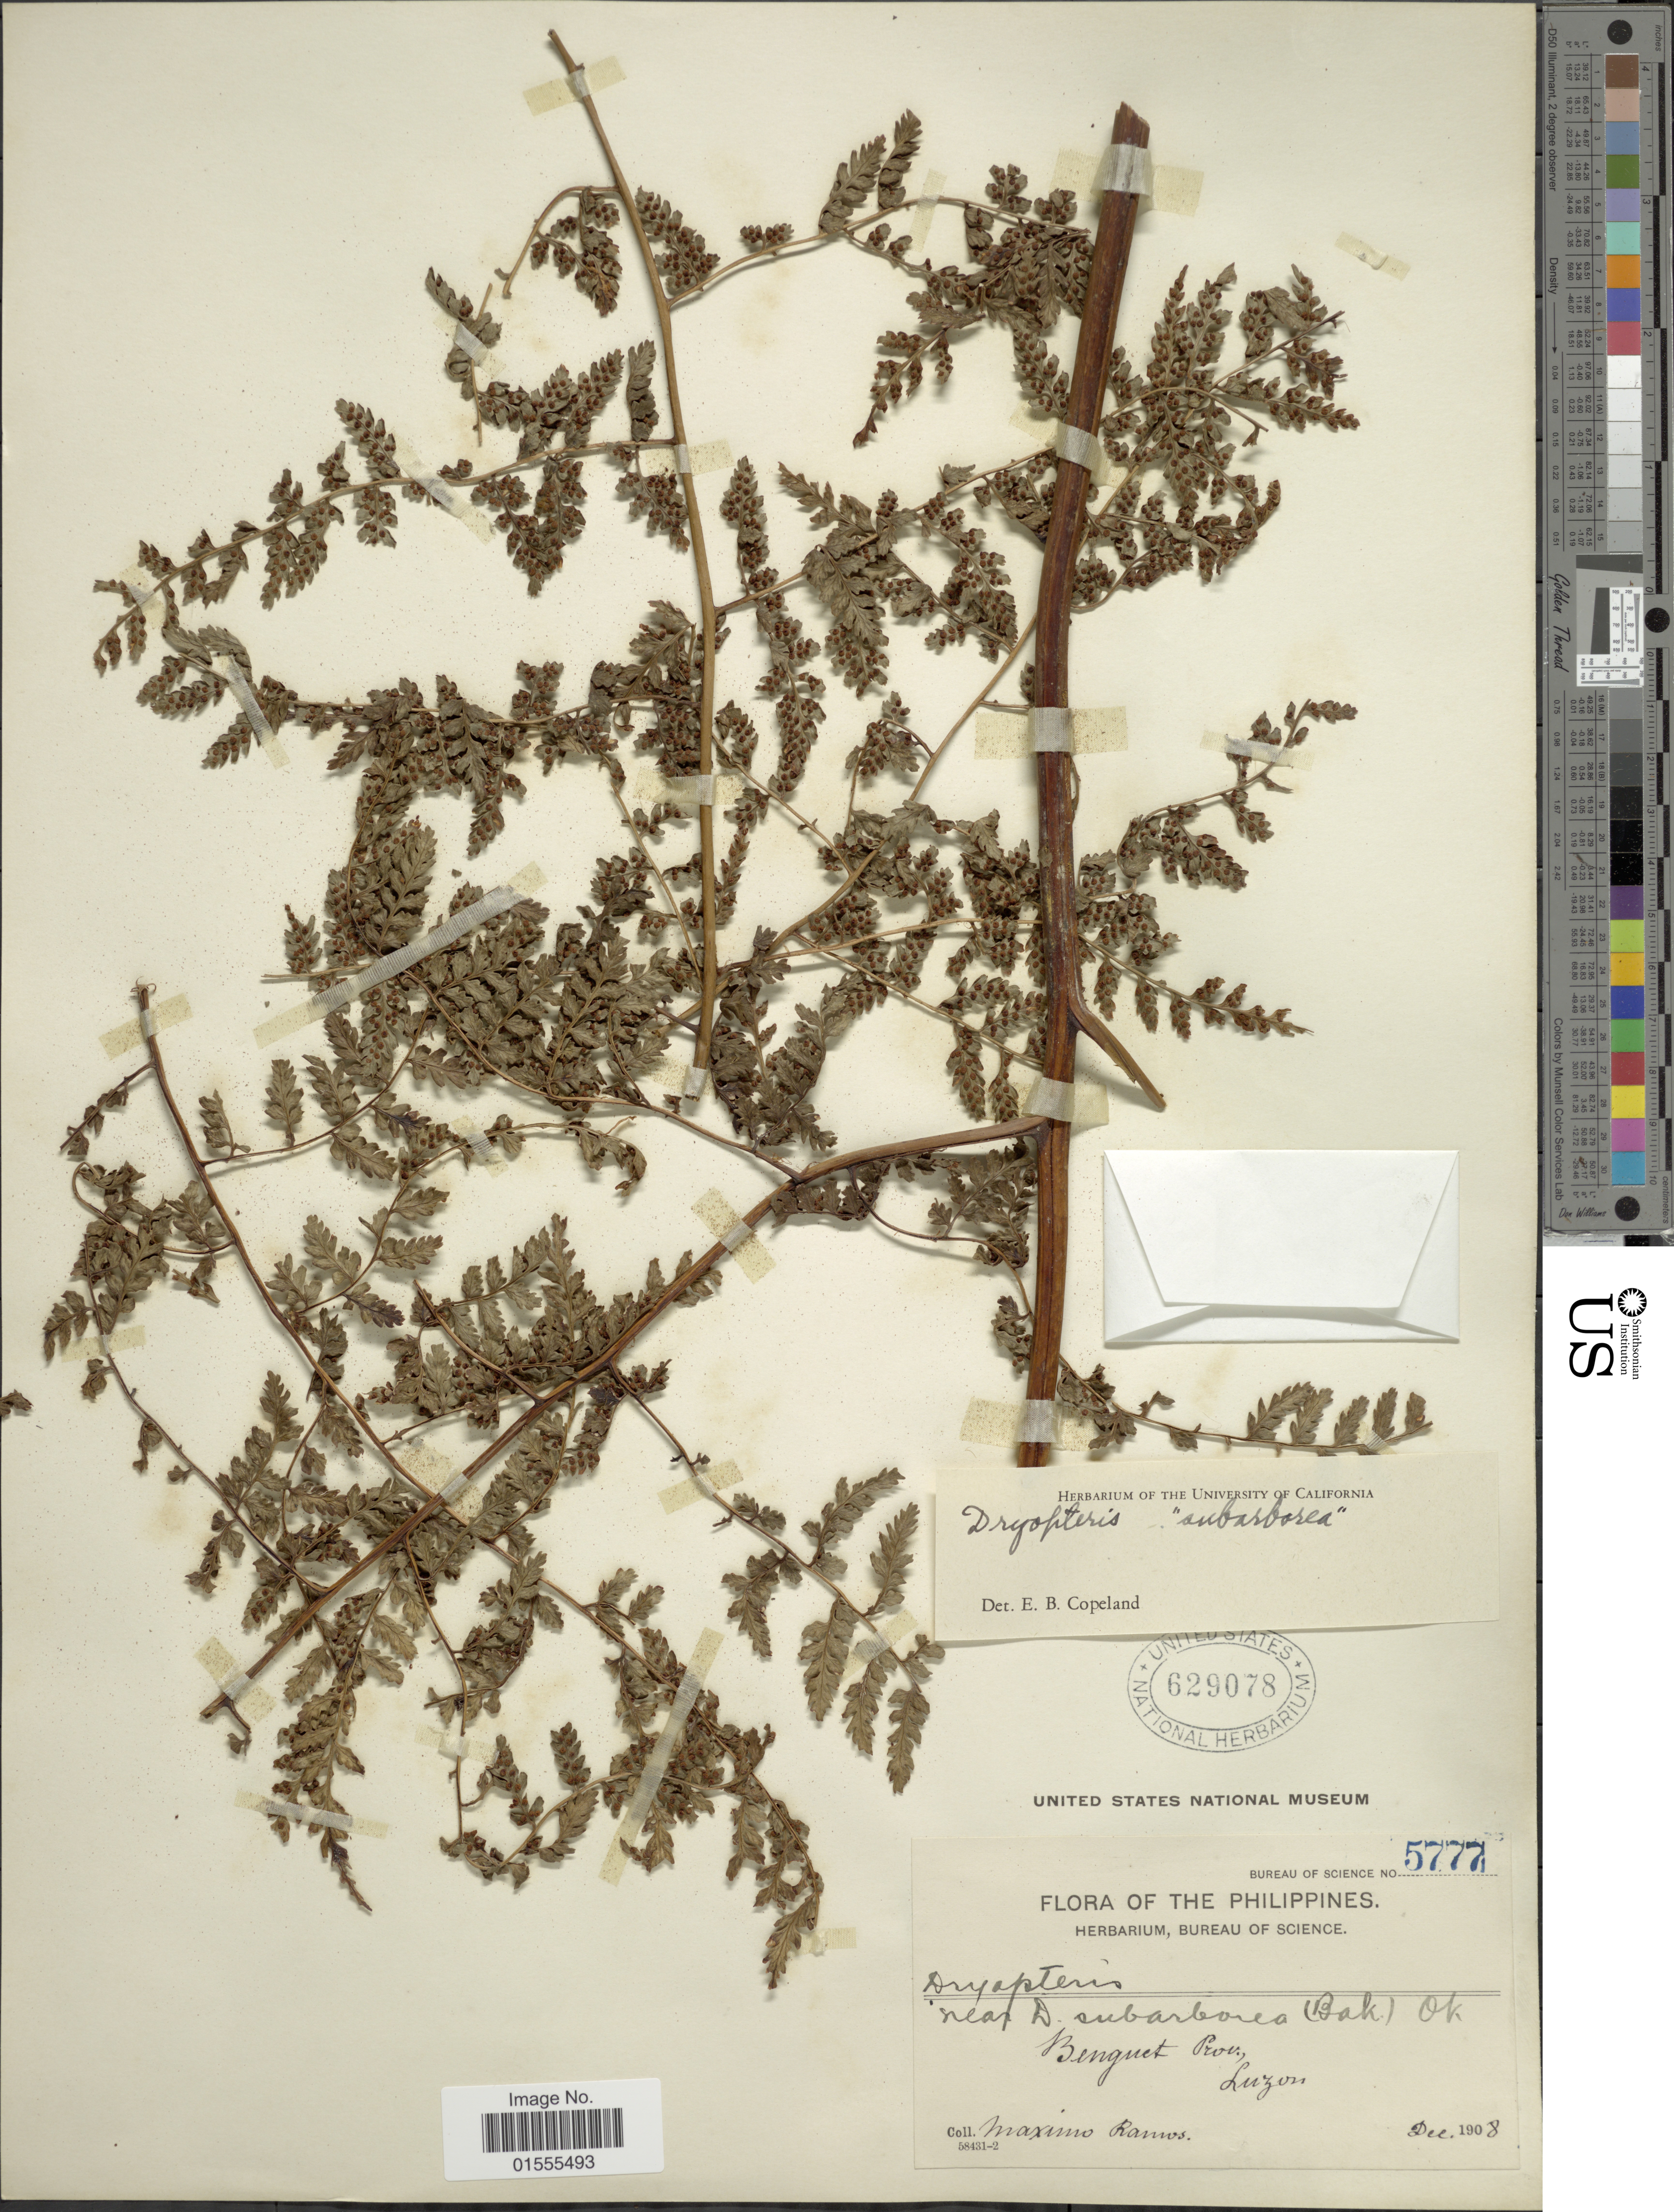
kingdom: Plantae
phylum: Tracheophyta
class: Polypodiopsida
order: Polypodiales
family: Dryopteridaceae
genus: Dryopteris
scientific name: Dryopteris subarborea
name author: (Baker) C. Chr.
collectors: M. Ramos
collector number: Bureau of Science 5777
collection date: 1908-12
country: Philippines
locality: Benguet Prov., Luzon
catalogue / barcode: US 629078